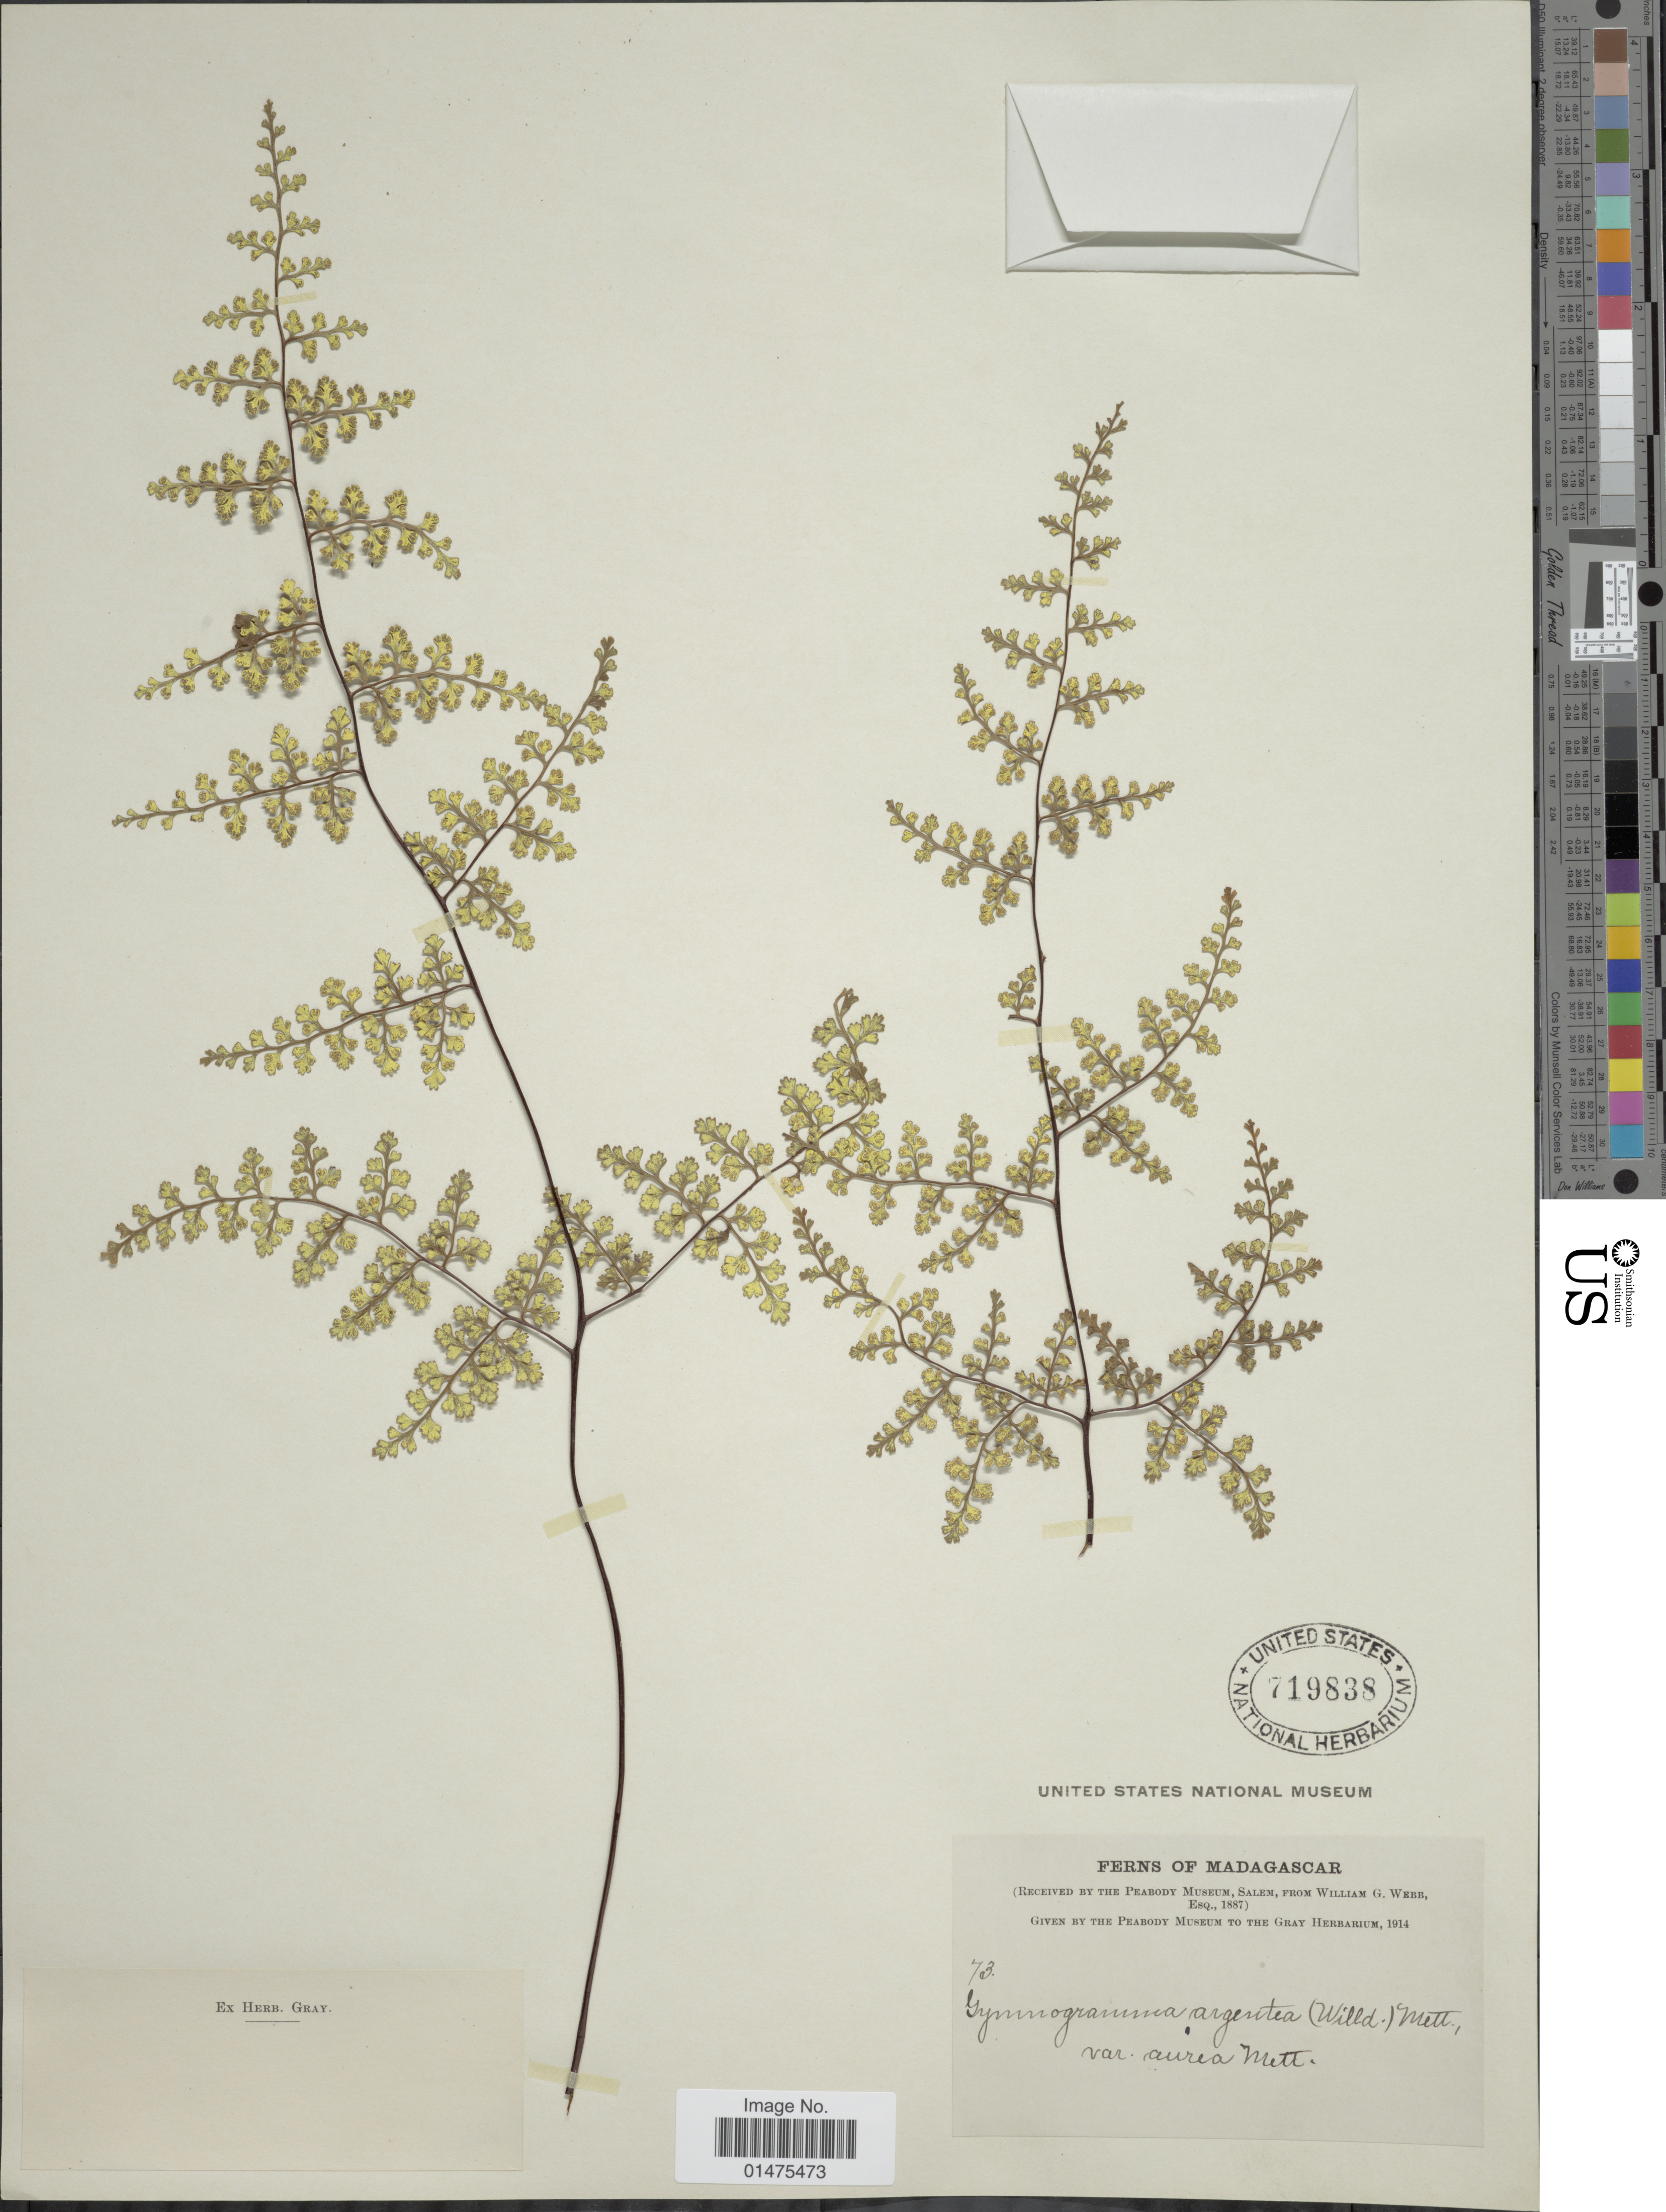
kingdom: Plantae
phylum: Tracheophyta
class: Polypodiopsida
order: Polypodiales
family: Pteridaceae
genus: Pityrogramma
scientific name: Pityrogramma argentea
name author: (Willd.) Hennequin & H. Schneid.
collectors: W. Webb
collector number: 73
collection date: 1887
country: Madagascar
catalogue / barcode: US 719838